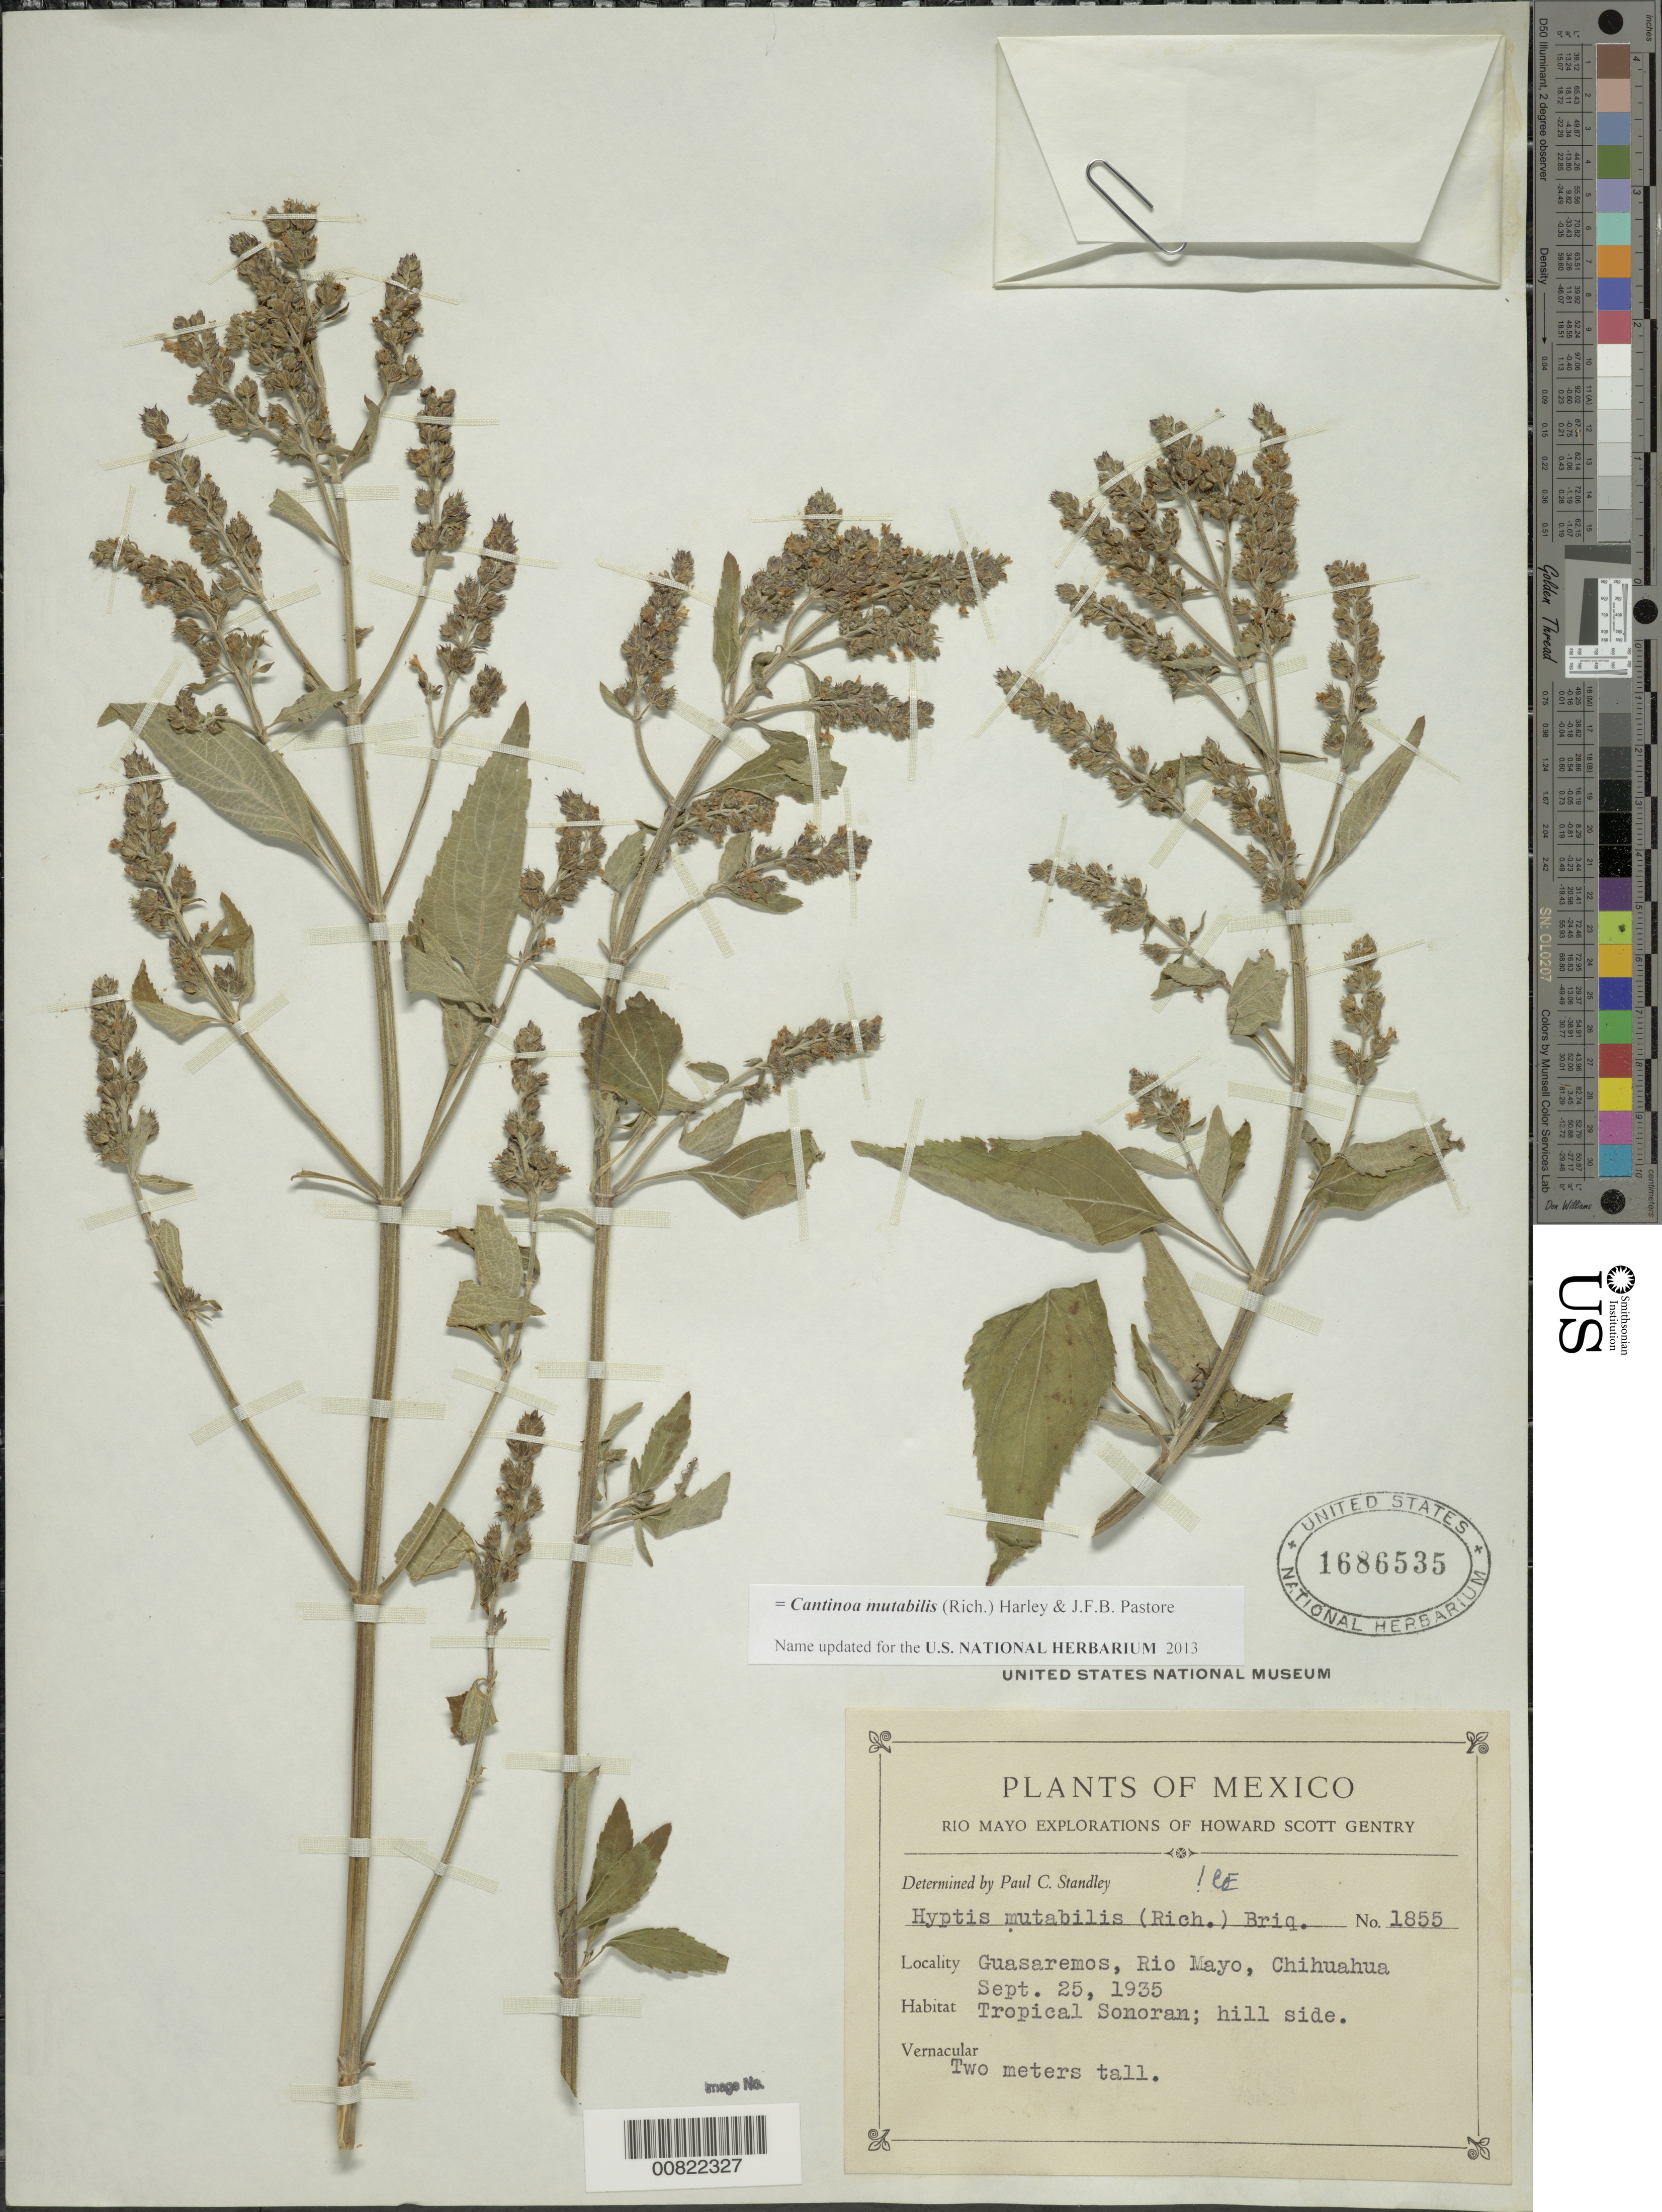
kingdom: Plantae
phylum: Tracheophyta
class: Magnoliopsida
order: Lamiales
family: Lamiaceae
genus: Hyptis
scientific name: Hyptis mutabilis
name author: (Rich.) Briq.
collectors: H. S. Gentry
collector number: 1855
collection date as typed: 25 Sep 1935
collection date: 1935-09-25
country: Mexico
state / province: Chihuahua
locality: Guasaremos, Rio Mayo, Chihuahua.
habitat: Tropical Sonoran; hill side.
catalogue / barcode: US 1686535